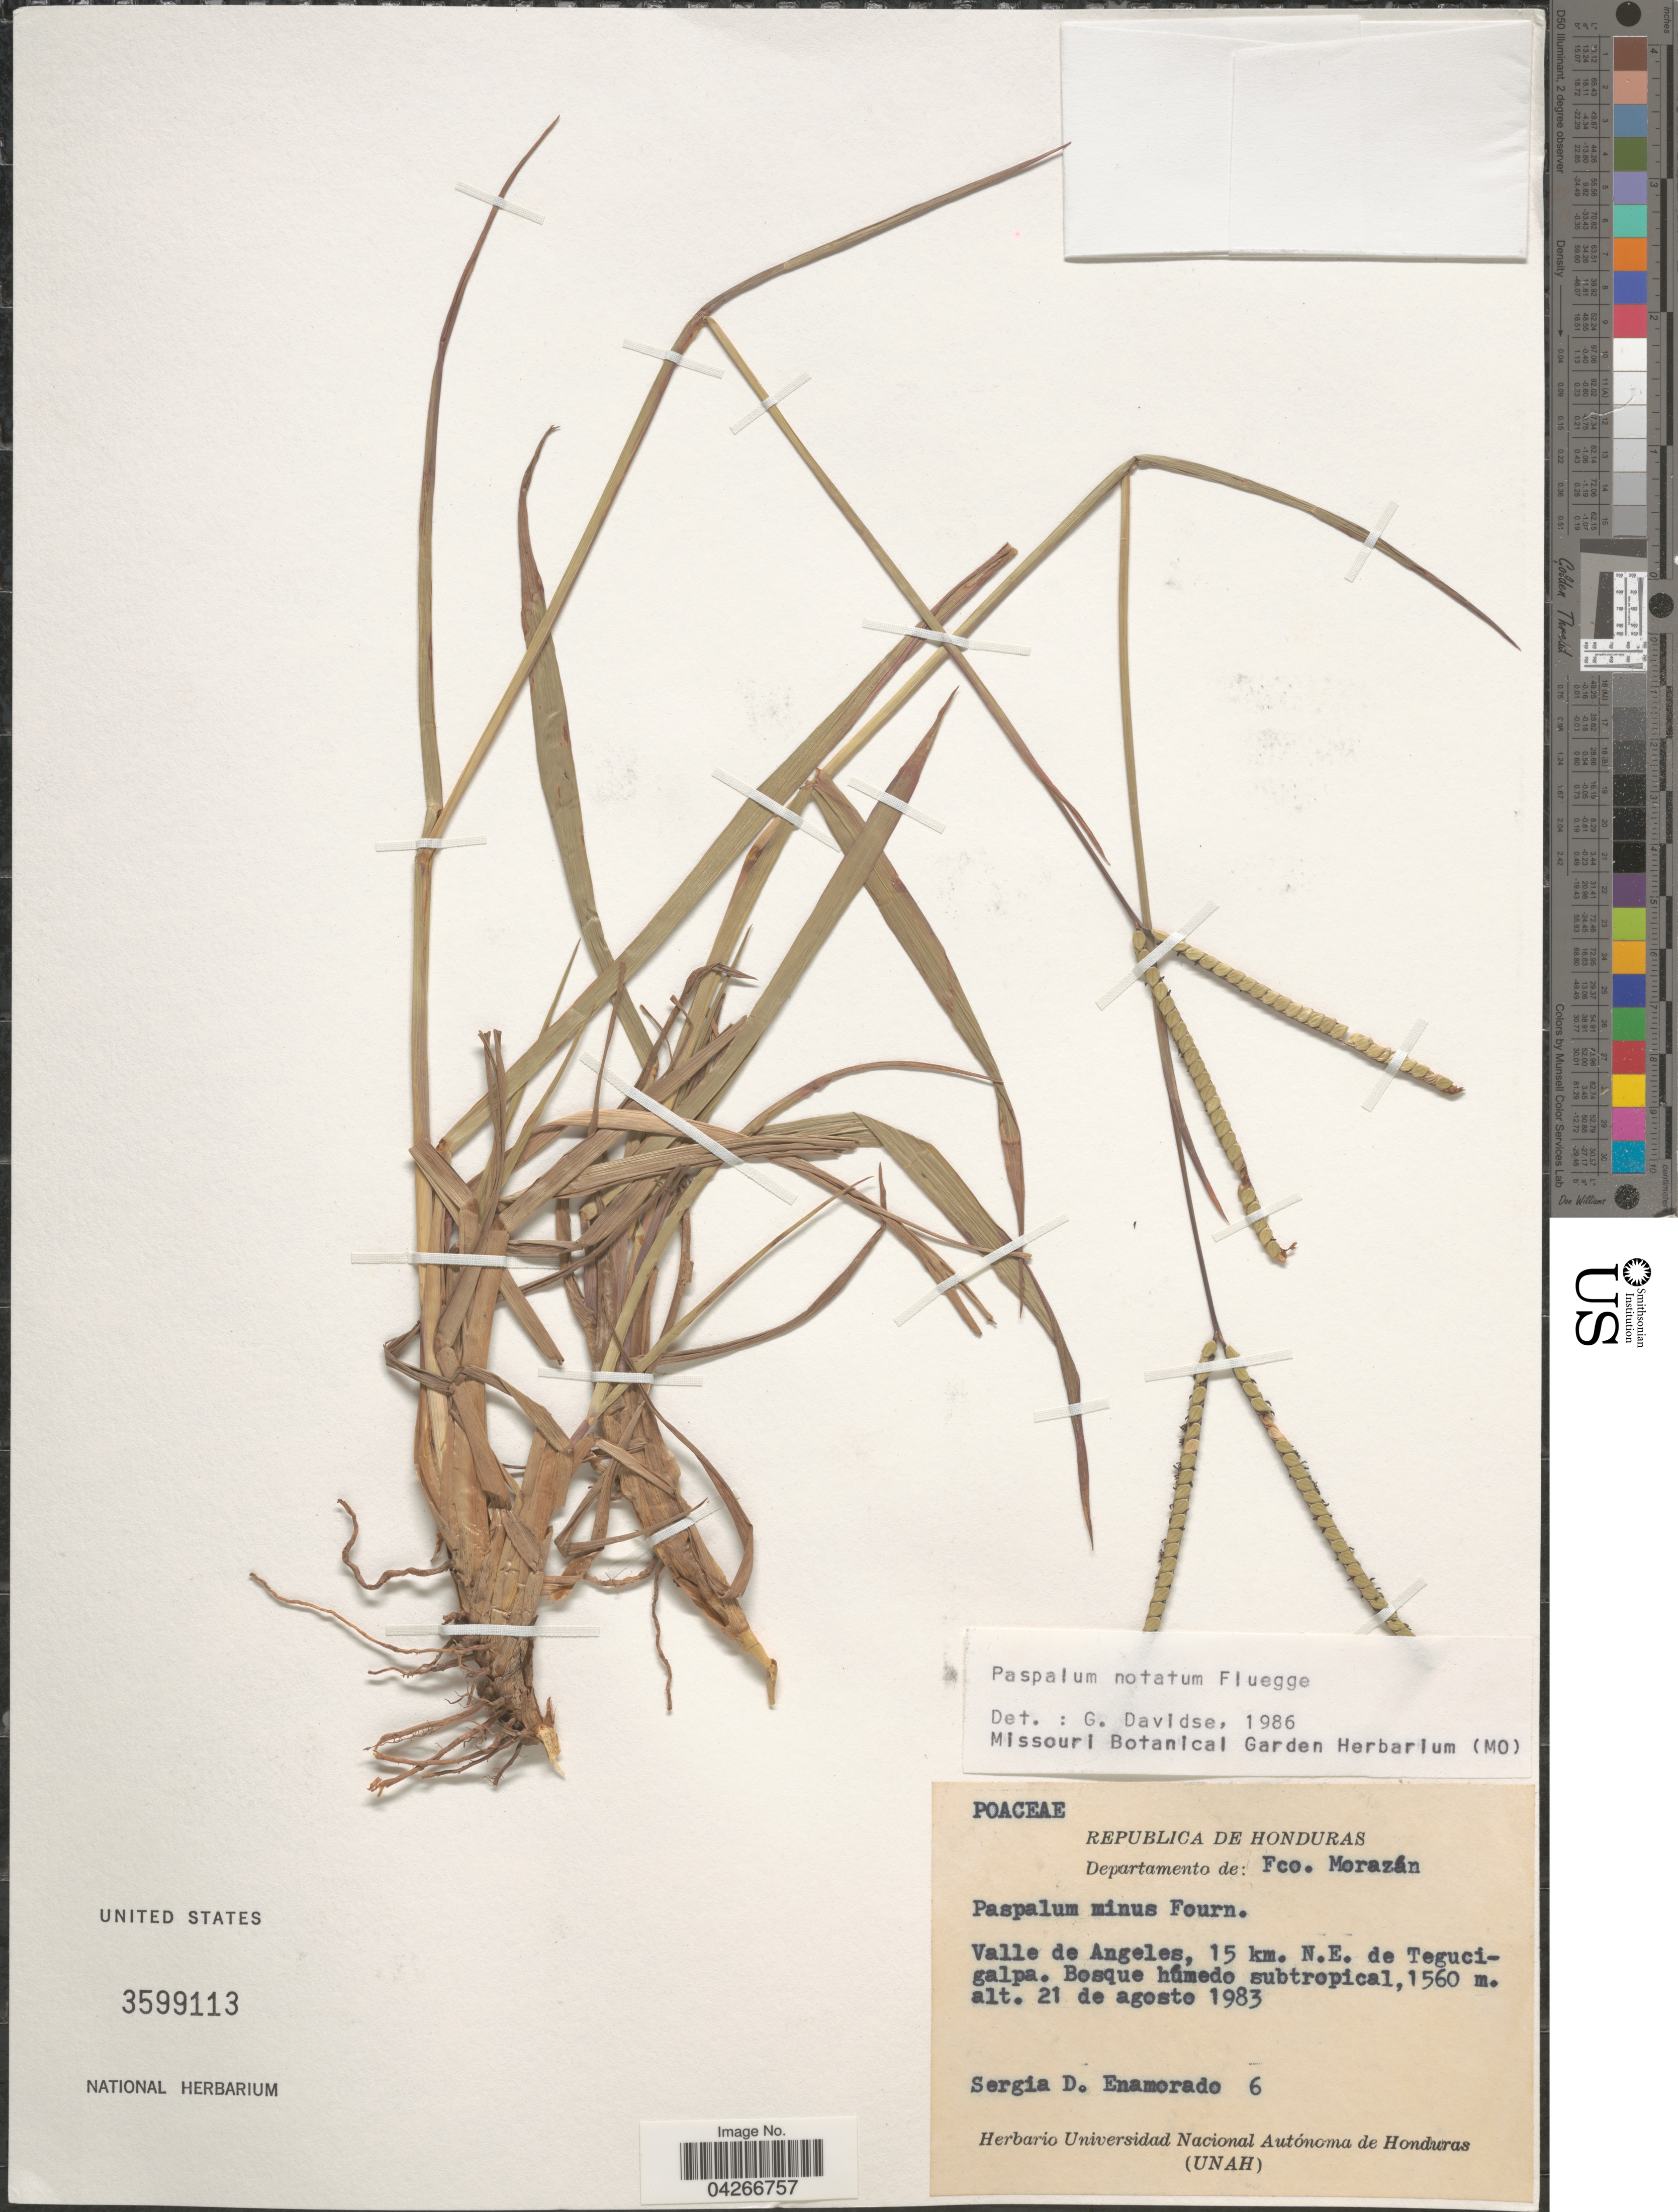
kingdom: Plantae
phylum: Tracheophyta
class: Liliopsida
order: Poales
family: Poaceae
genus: Paspalum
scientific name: Paspalum notatum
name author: Flüggé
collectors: S. Enamorado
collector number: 6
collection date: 1983-08-21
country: Honduras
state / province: Fco. Morazán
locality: Republica de Honduras. Departamento de: Fco. Morazán. Valle de Angeles, 15 km. N.E. de Tegucigalpa.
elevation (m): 1560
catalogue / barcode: US 3599113